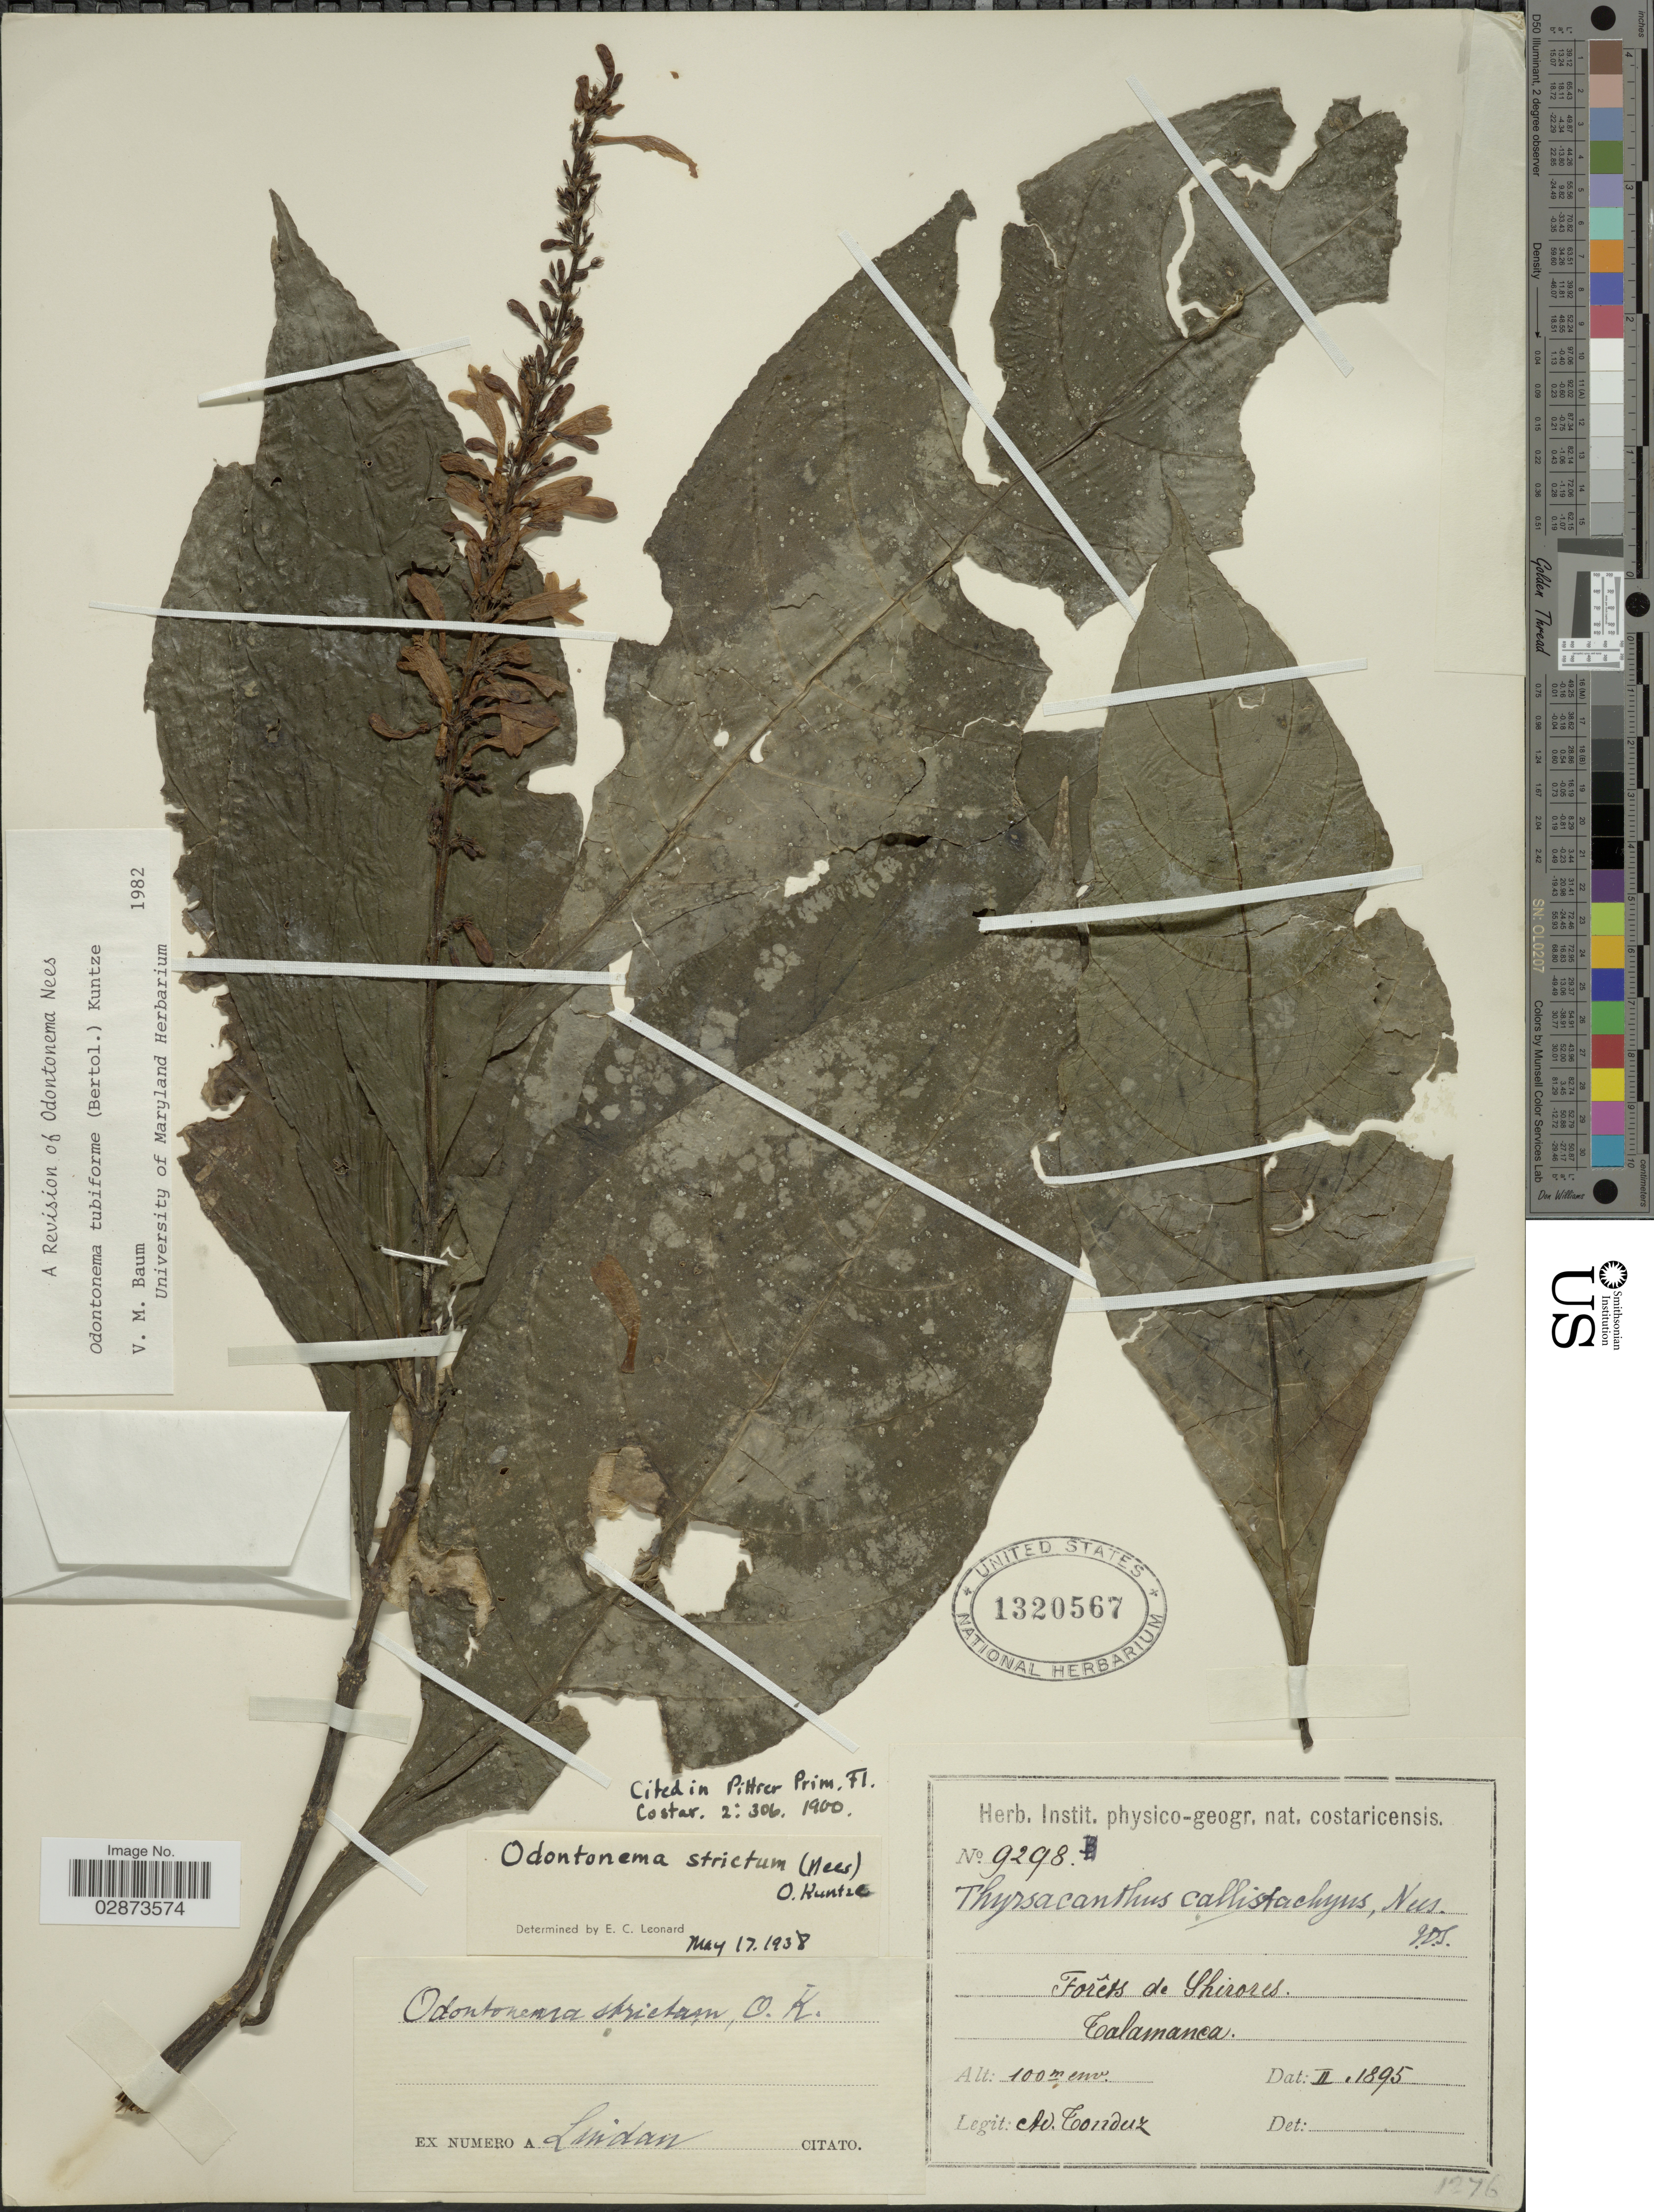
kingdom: Plantae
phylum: Tracheophyta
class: Magnoliopsida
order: Lamiales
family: Acanthaceae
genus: Odontonema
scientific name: Odontonema tubaeforme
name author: (Bertol.) Kuntze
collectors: A. Tonduz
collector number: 9298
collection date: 1895-02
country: Costa Rica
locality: Forêts de Shirores. Calamanca.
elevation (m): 100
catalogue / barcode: US 1320567